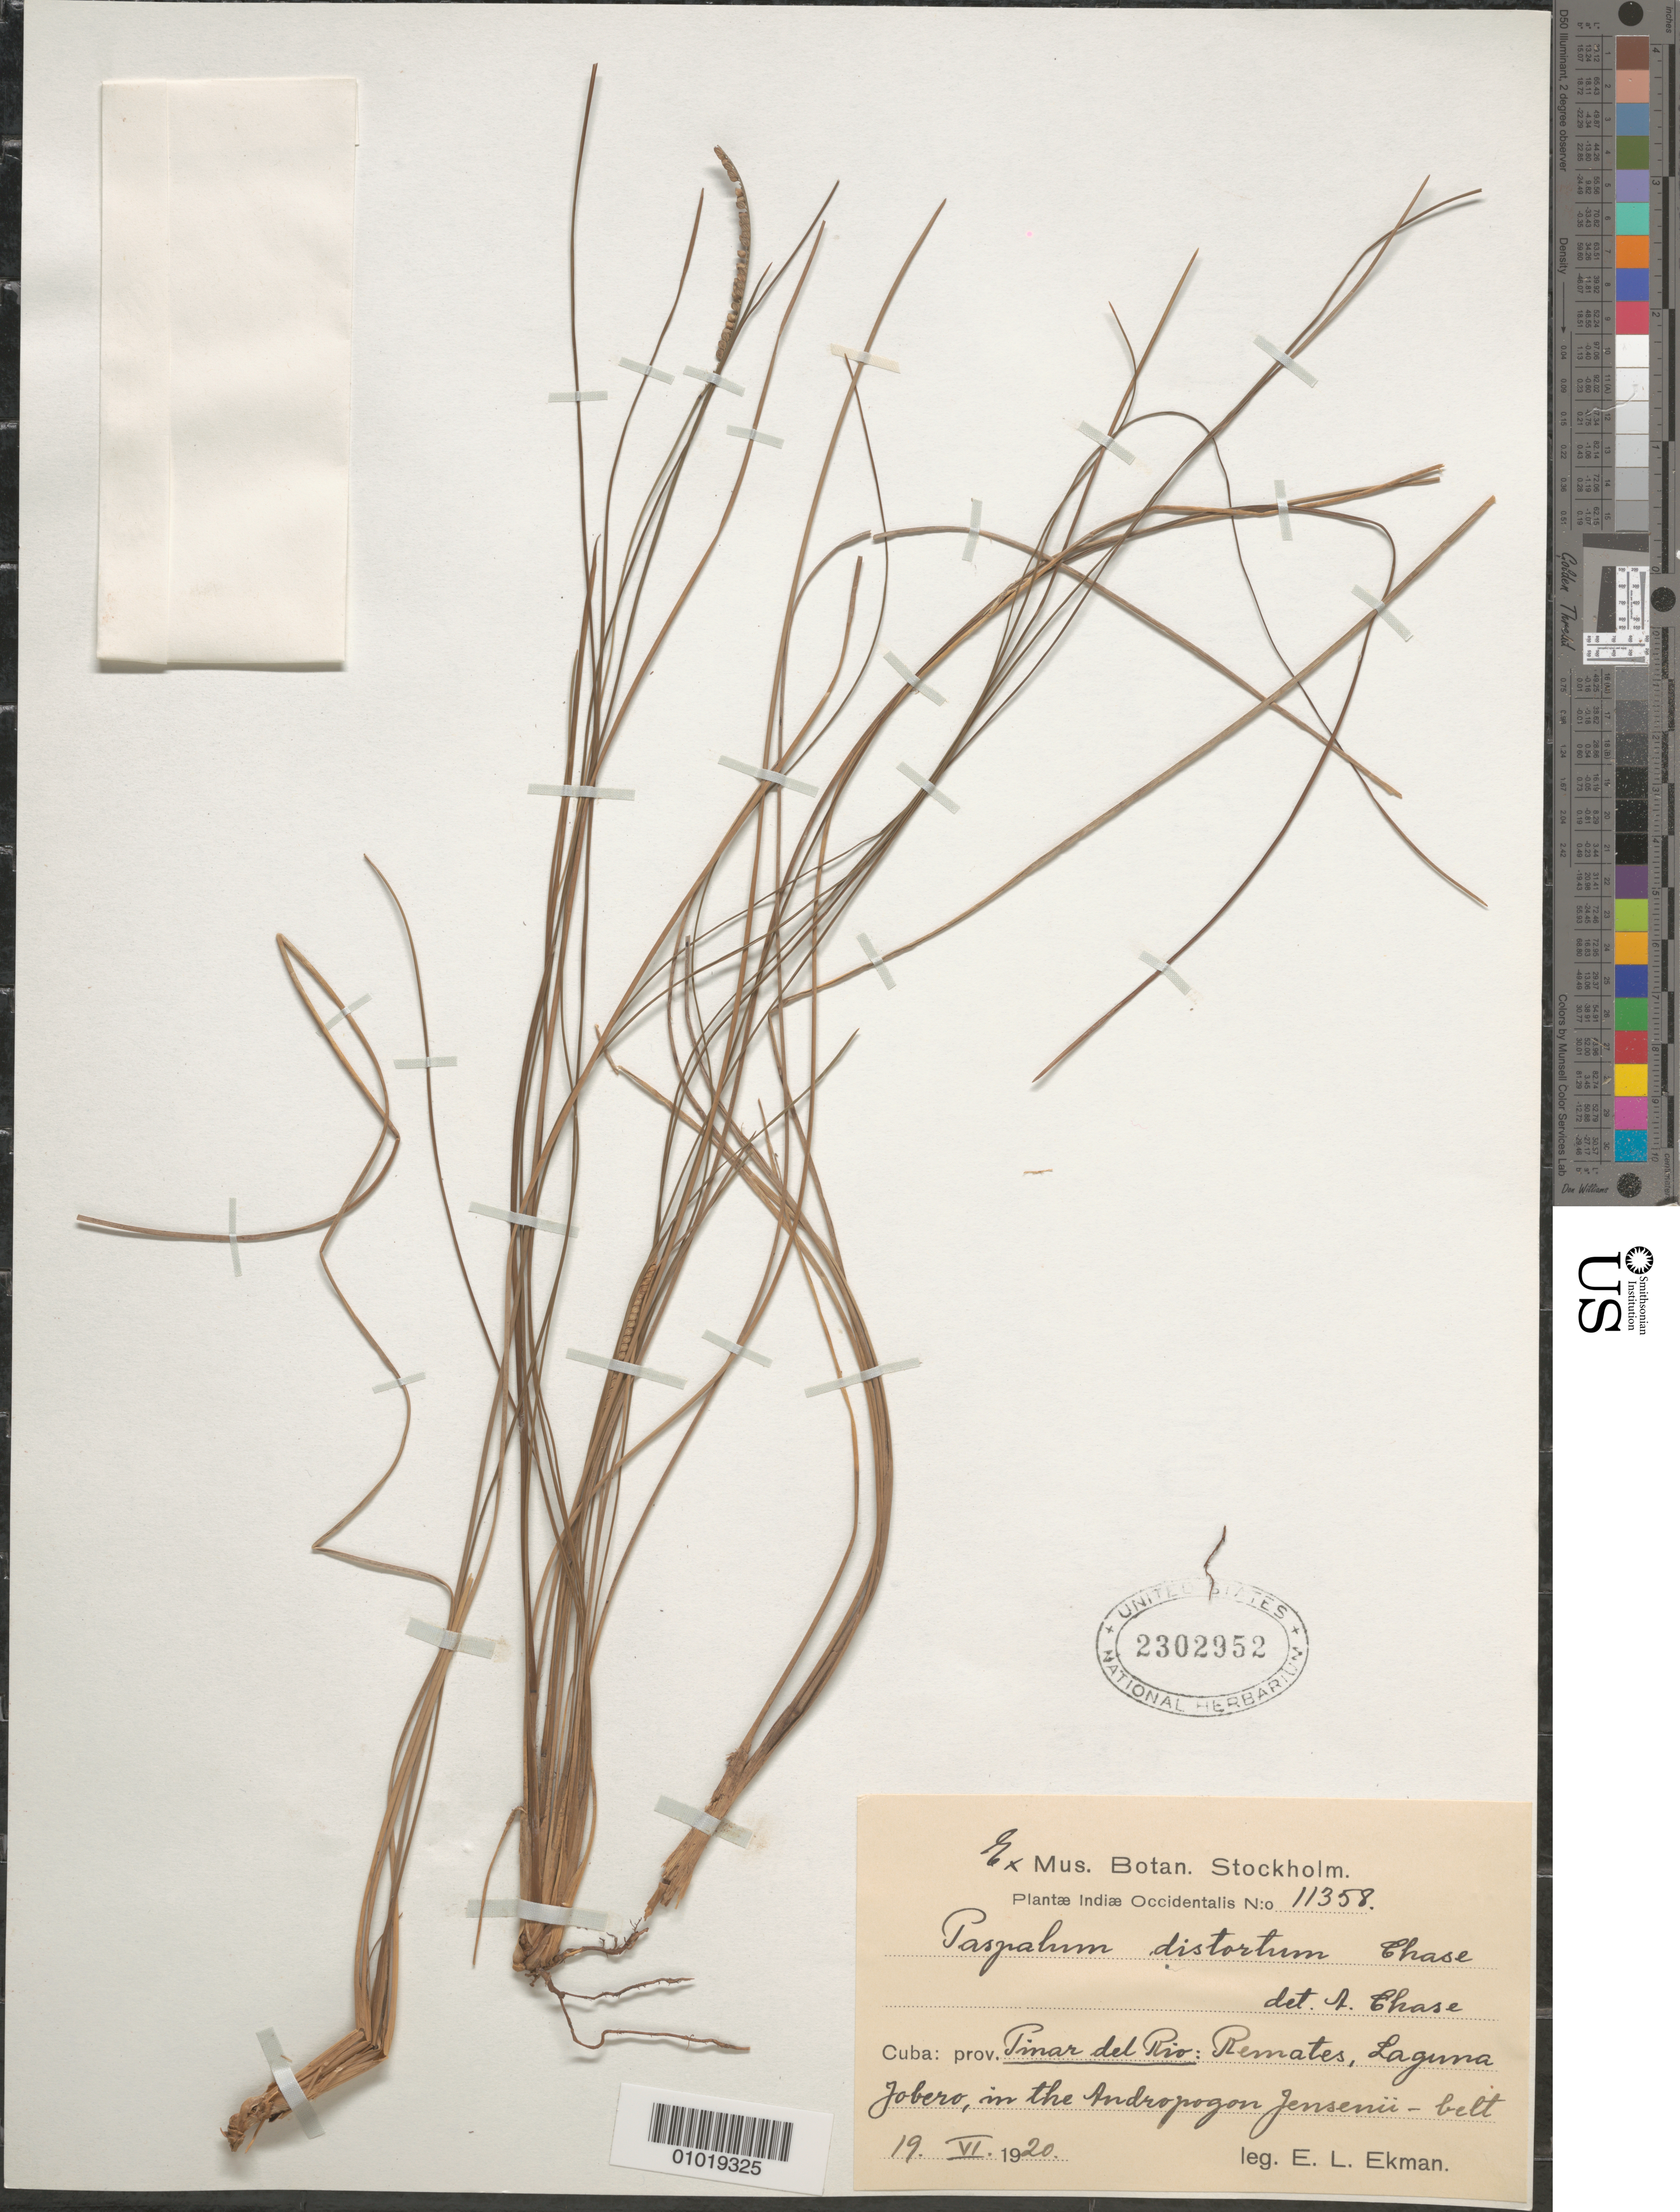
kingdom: Plantae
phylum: Tracheophyta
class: Liliopsida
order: Poales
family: Poaceae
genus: Paspalum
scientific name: Paspalum distortum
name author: Chase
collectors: E. L. Ekman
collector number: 11358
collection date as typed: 19 Jun 1920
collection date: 1920-06-19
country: Cuba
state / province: Pinar del Rio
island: Cuba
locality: Remates, Laguna Jobero, in the Andropogon Jensenii belt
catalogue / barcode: US 2302952